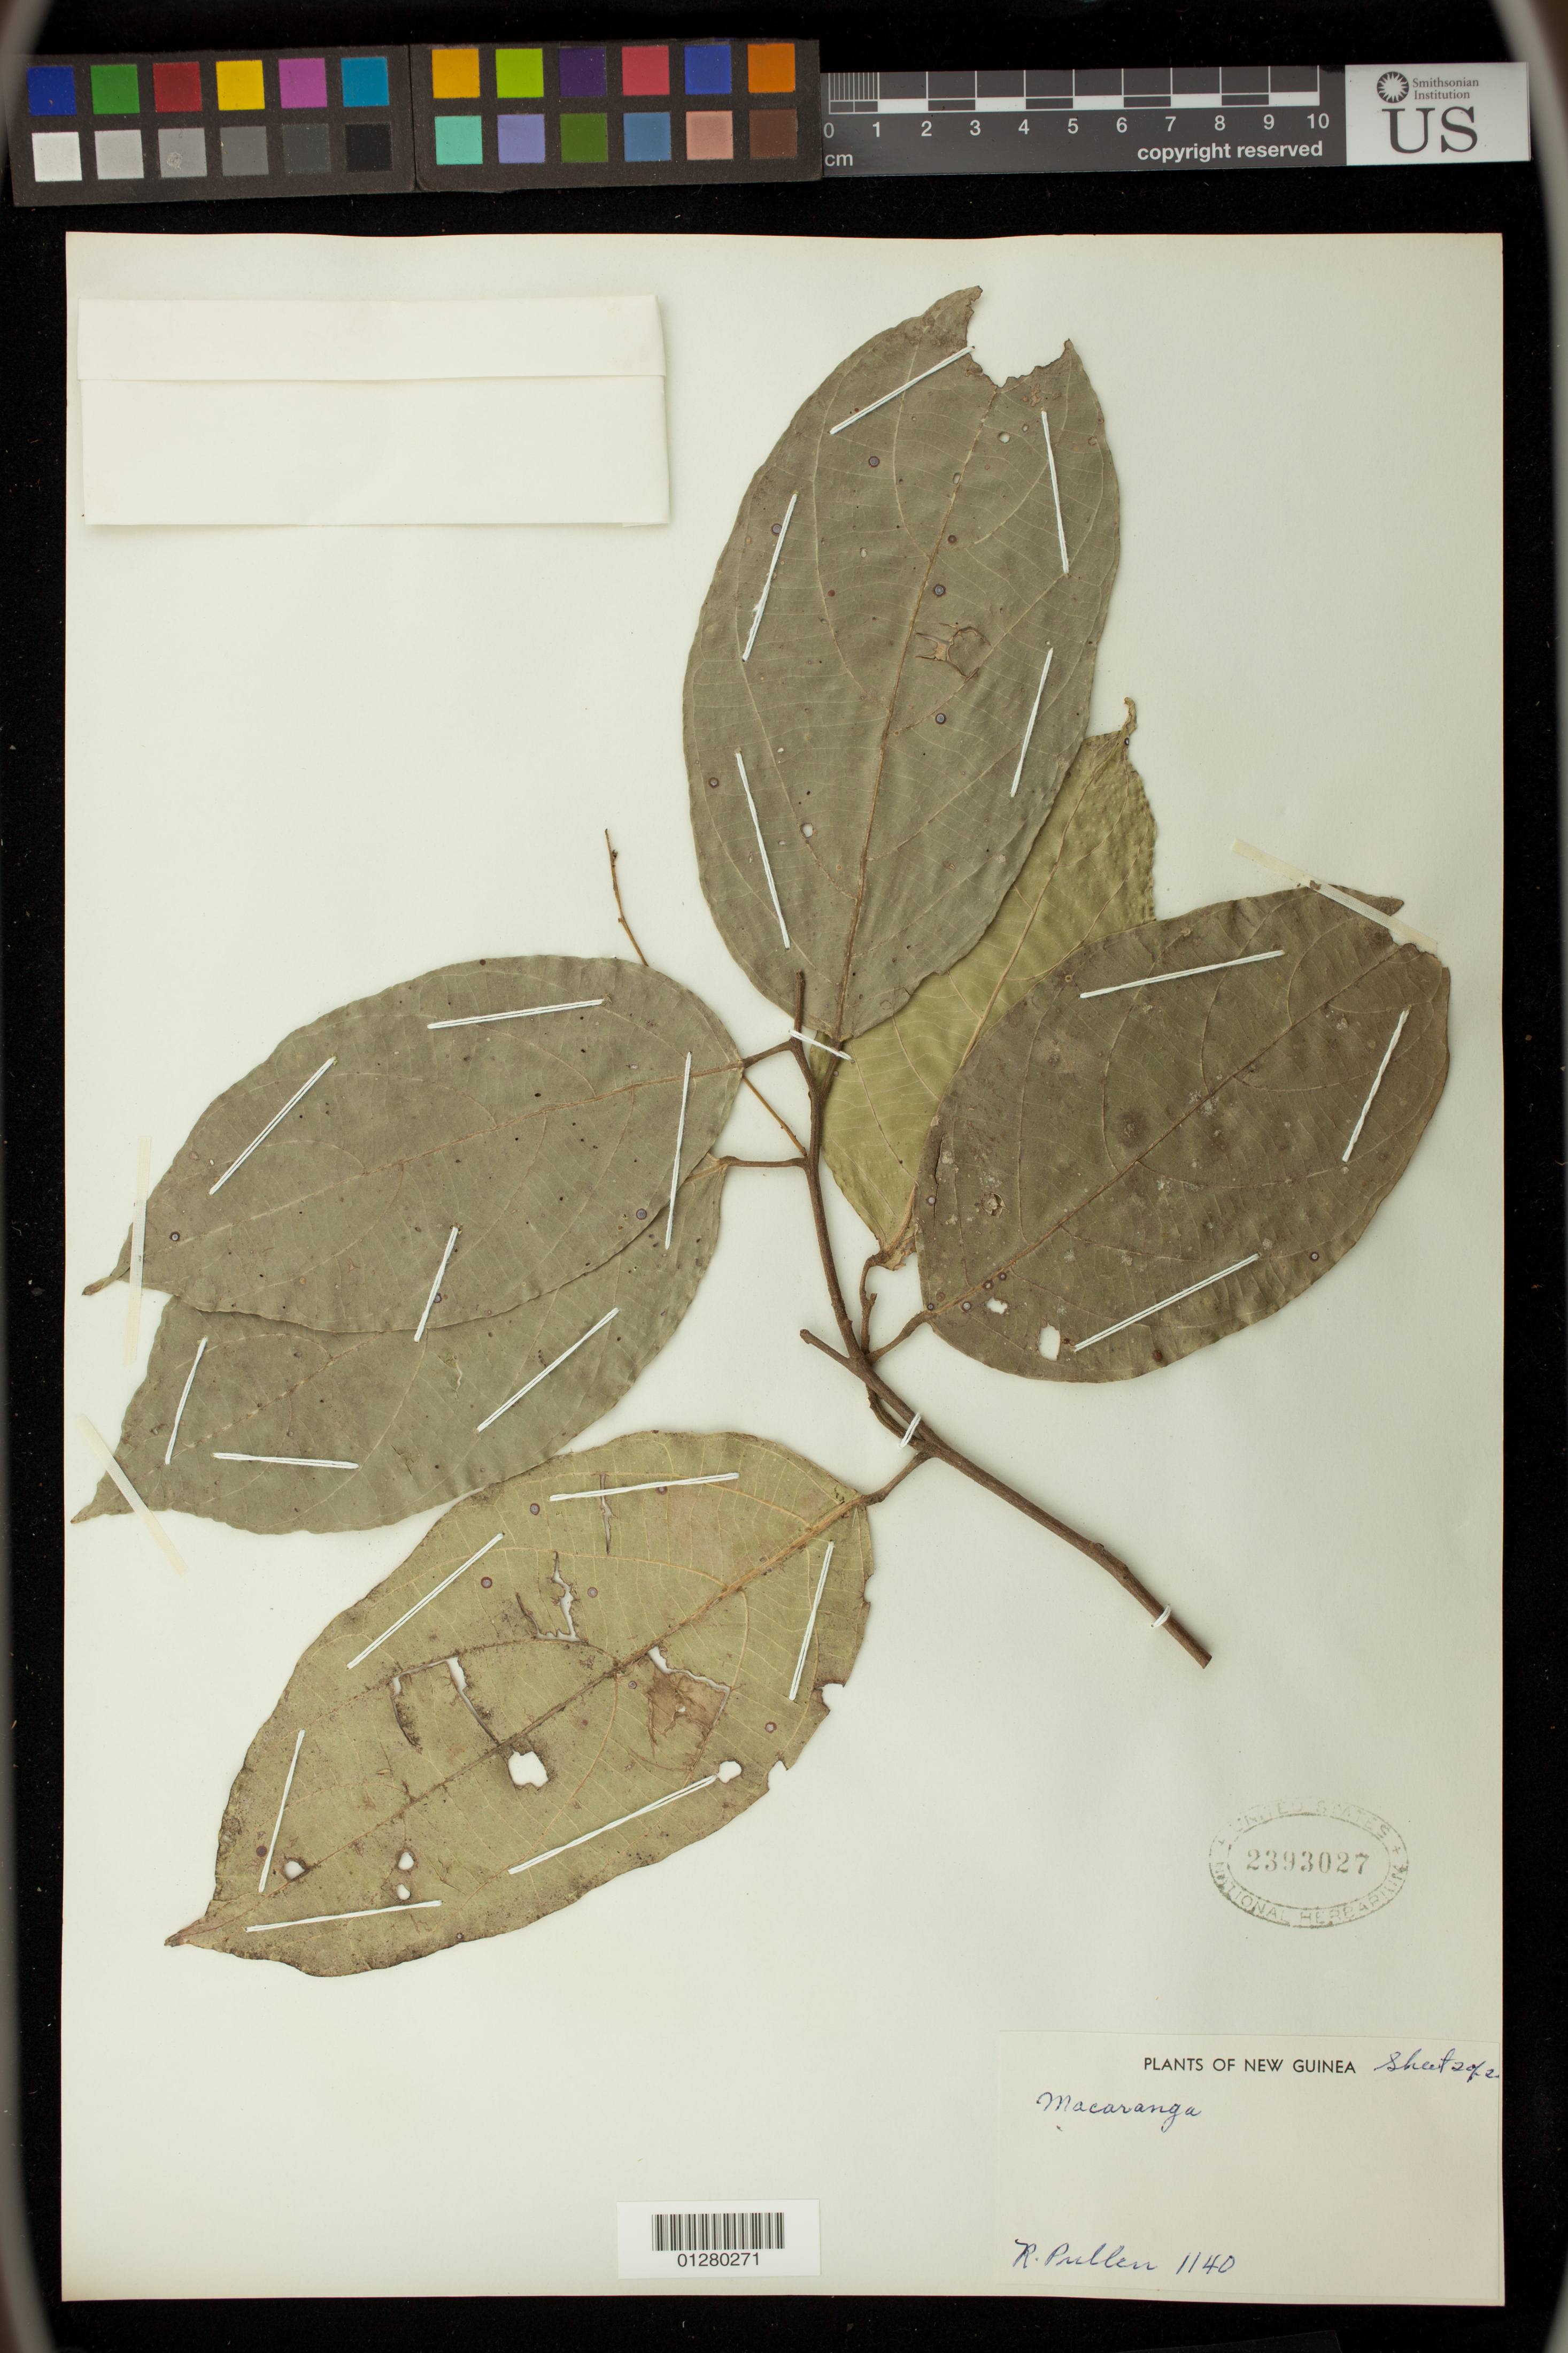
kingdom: Plantae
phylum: Tracheophyta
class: Magnoliopsida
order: Malpighiales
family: Euphorbiaceae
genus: Macaranga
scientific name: Macaranga sp.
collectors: R. D. Hoogland & R. Pullen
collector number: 1140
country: Papua New Guinea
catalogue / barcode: US 2393027